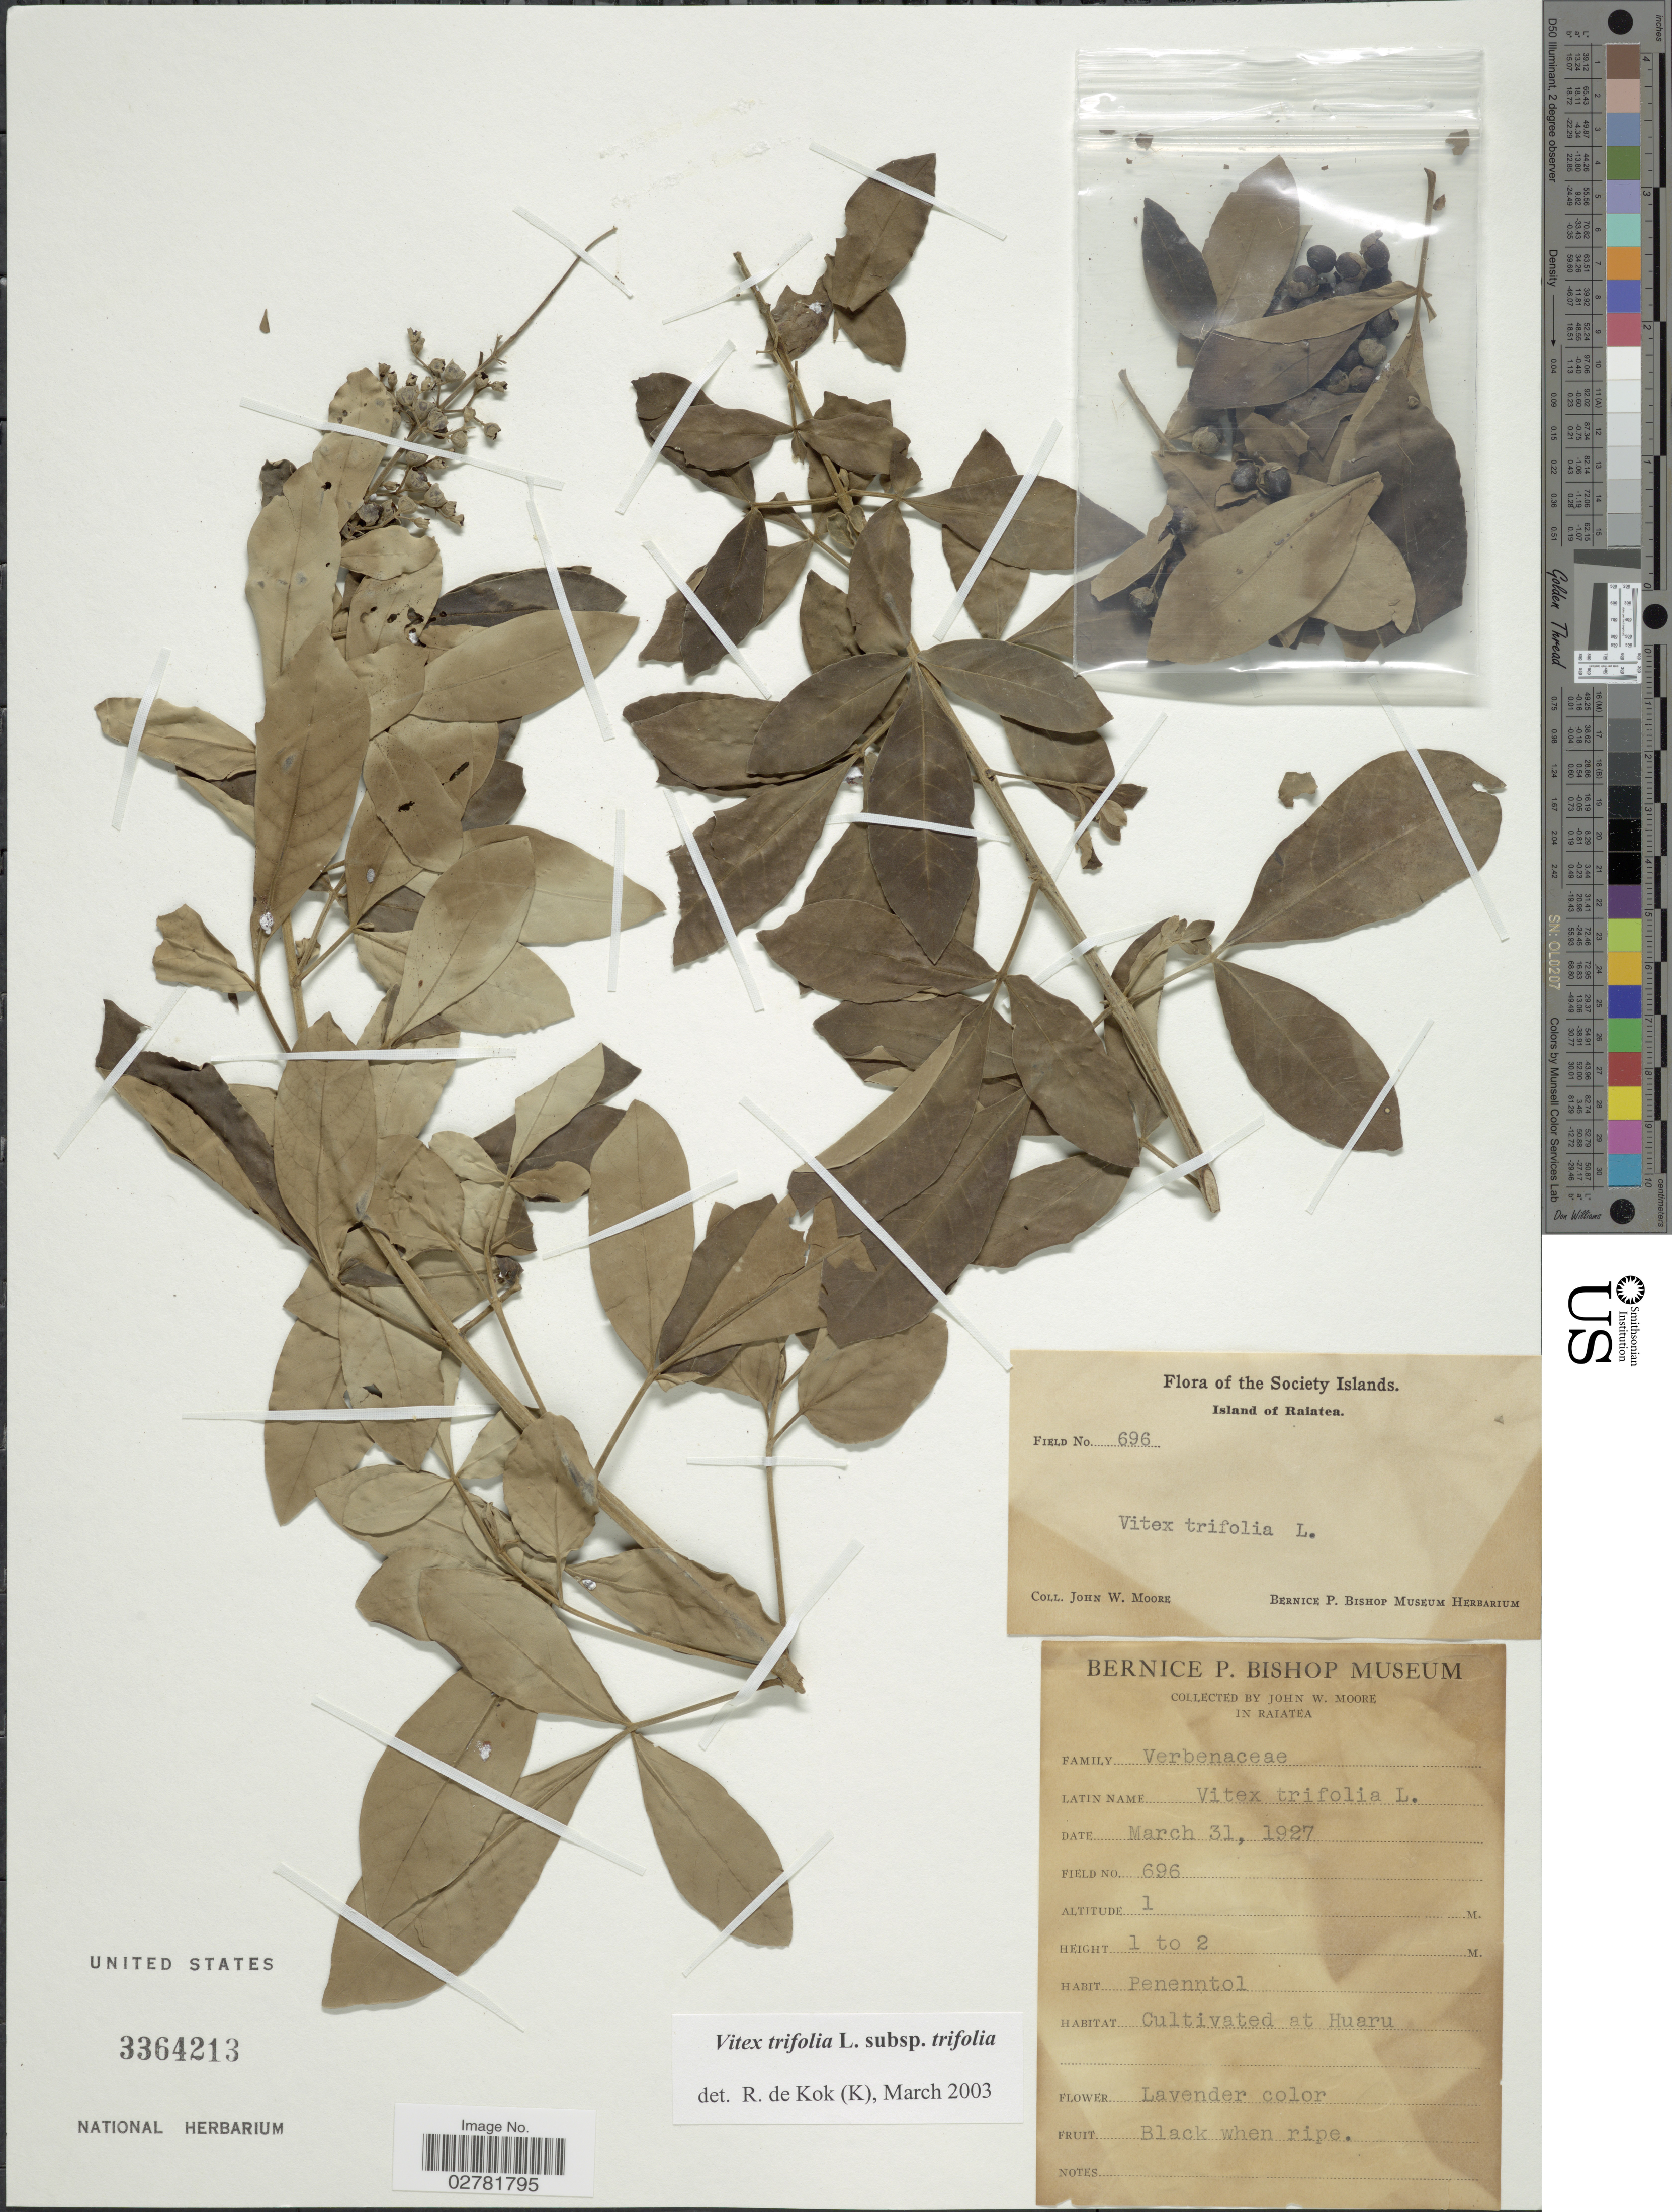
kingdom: Plantae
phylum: Tracheophyta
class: Magnoliopsida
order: Lamiales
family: Lamiaceae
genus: Vitex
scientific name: Vitex trifolia var. trifolia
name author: L.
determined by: Kok, R. de, (K)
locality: Huaru.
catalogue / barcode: US 3364213